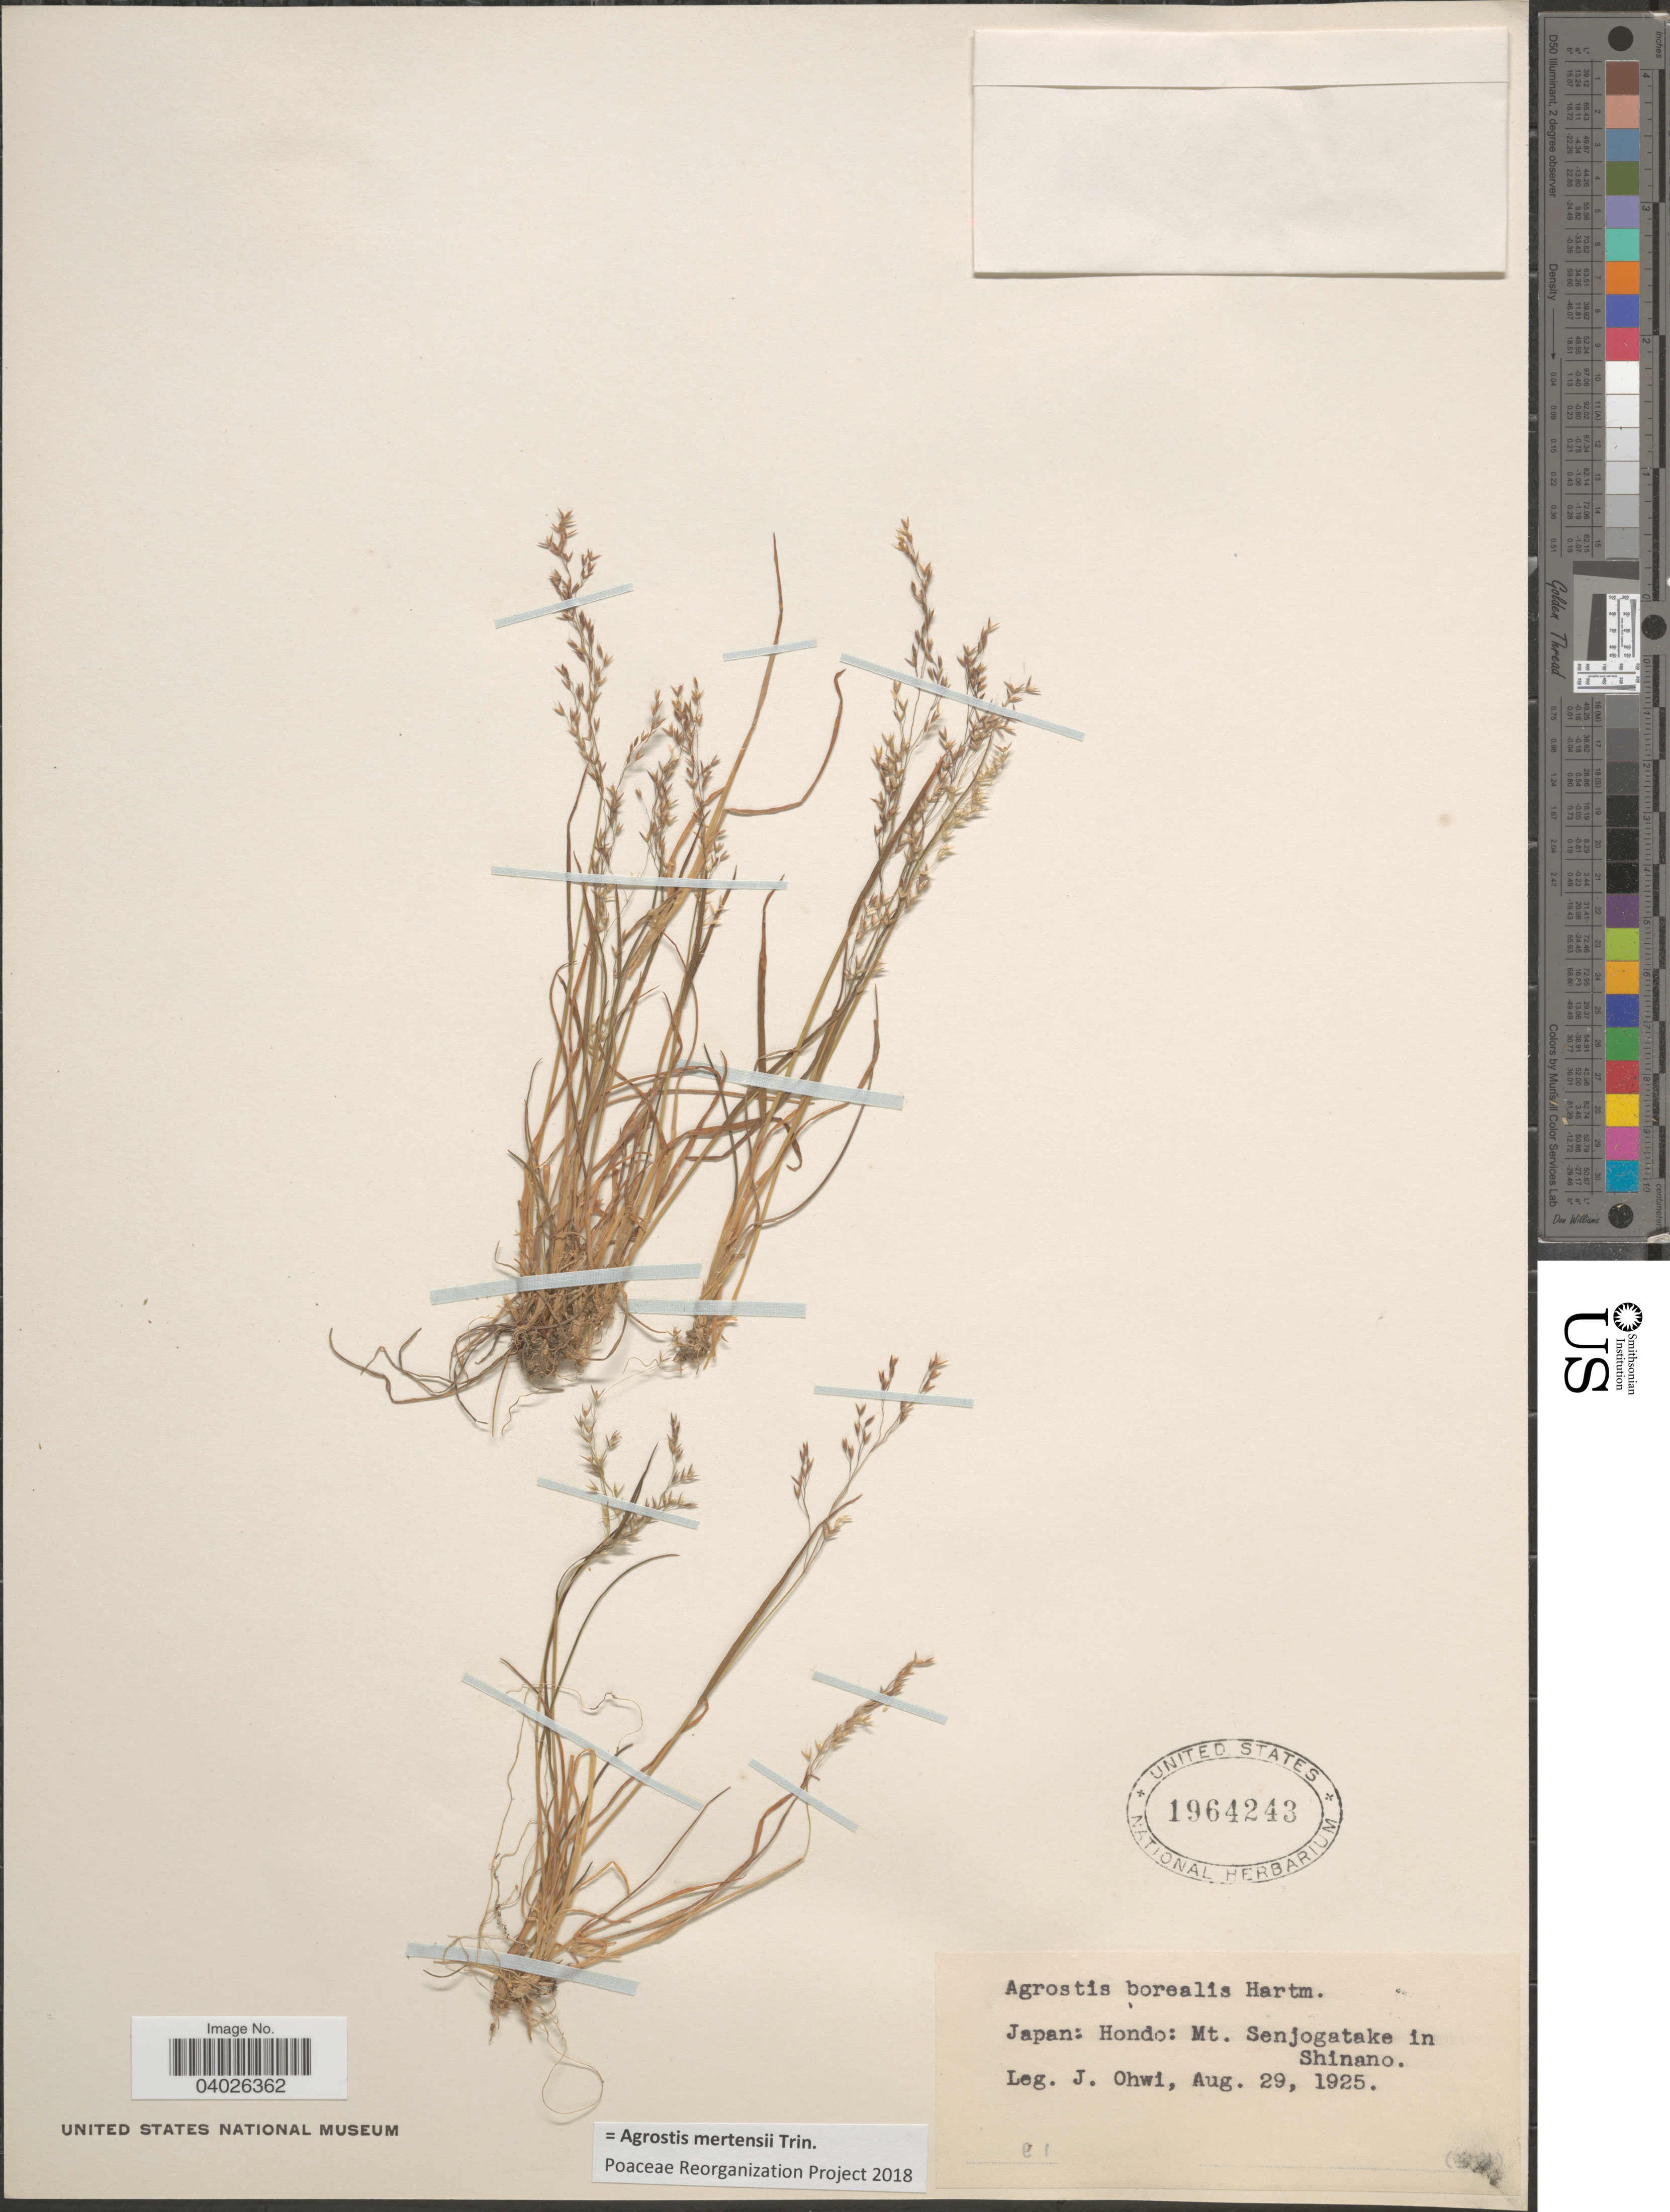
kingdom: Plantae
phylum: Tracheophyta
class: Liliopsida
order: Poales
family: Poaceae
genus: Agrostis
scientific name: Agrostis mertensii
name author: Trin.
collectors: J. Ohwi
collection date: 1925-08-29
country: Japan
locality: Hondo: Mt. Senjogatake in Shinano.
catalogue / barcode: US 1964243